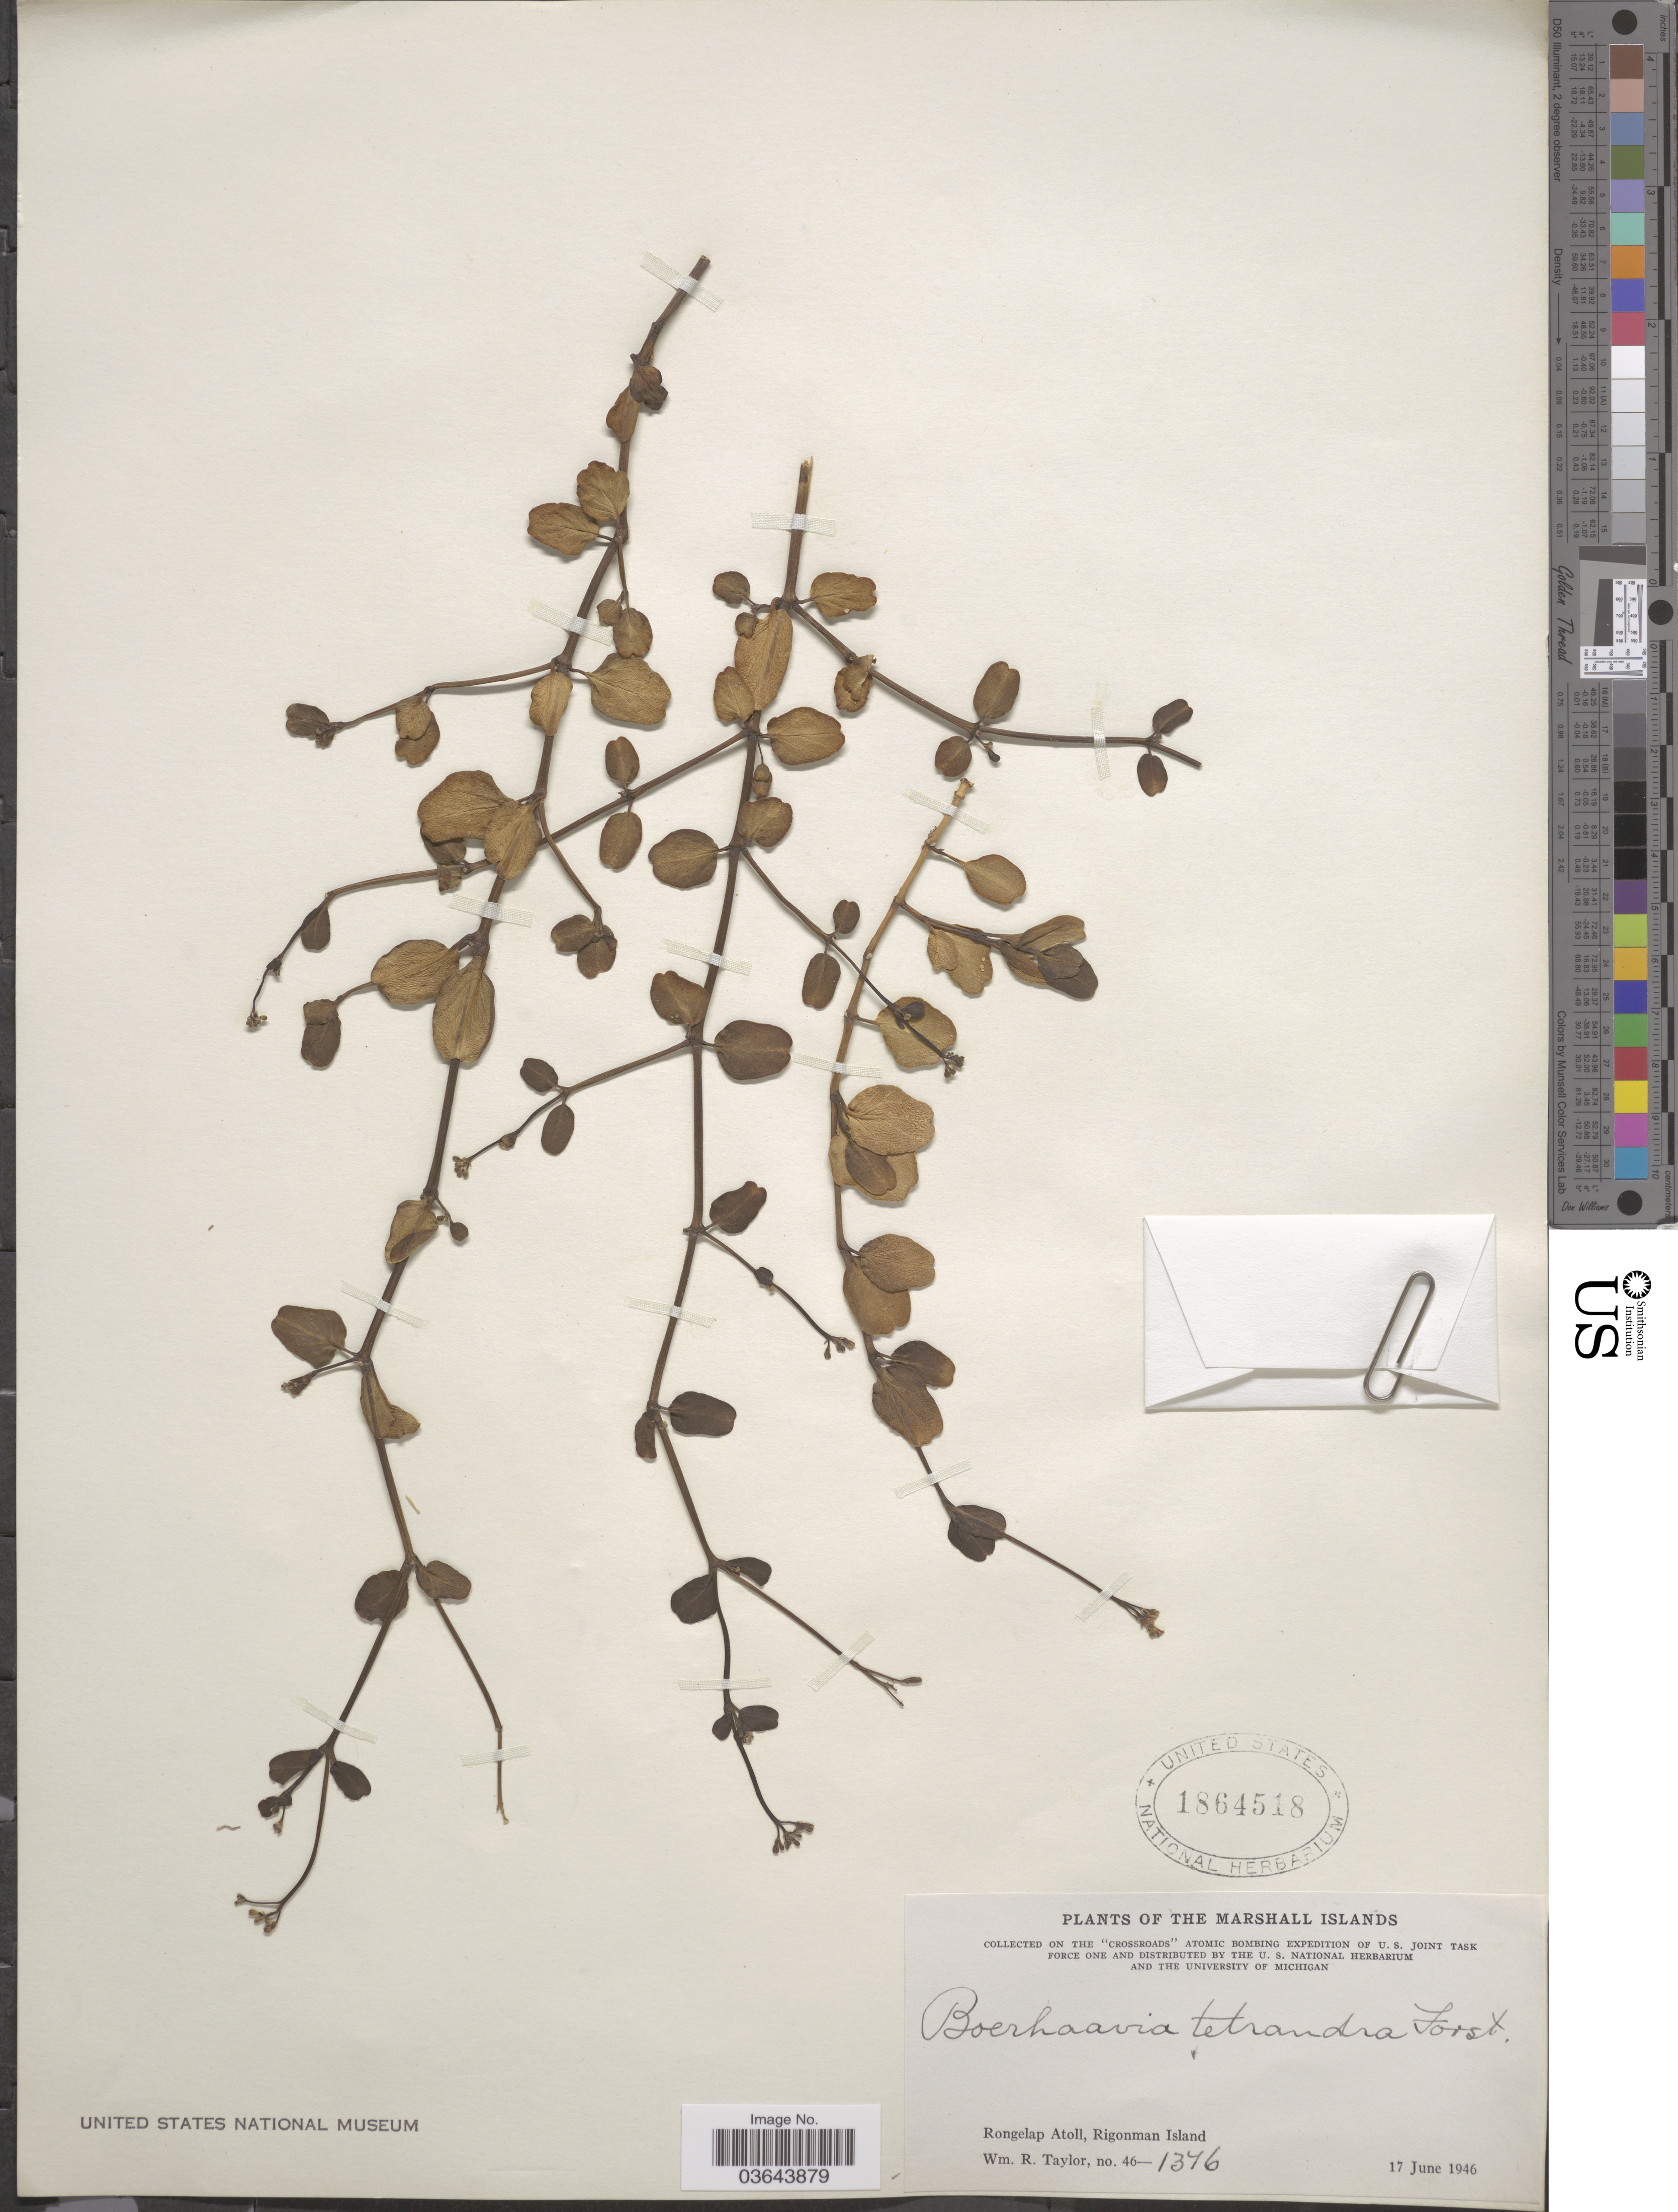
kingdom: Plantae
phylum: Tracheophyta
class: Magnoliopsida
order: Caryophyllales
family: Nyctaginaceae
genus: Boerhavia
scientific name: Boerhavia tetrandra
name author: G. Forst.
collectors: W. R. Taylor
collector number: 46-1376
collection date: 1946-06-17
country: Marshall Islands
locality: Rongelap Atoll, Rigonman Island.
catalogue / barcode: US 1864518